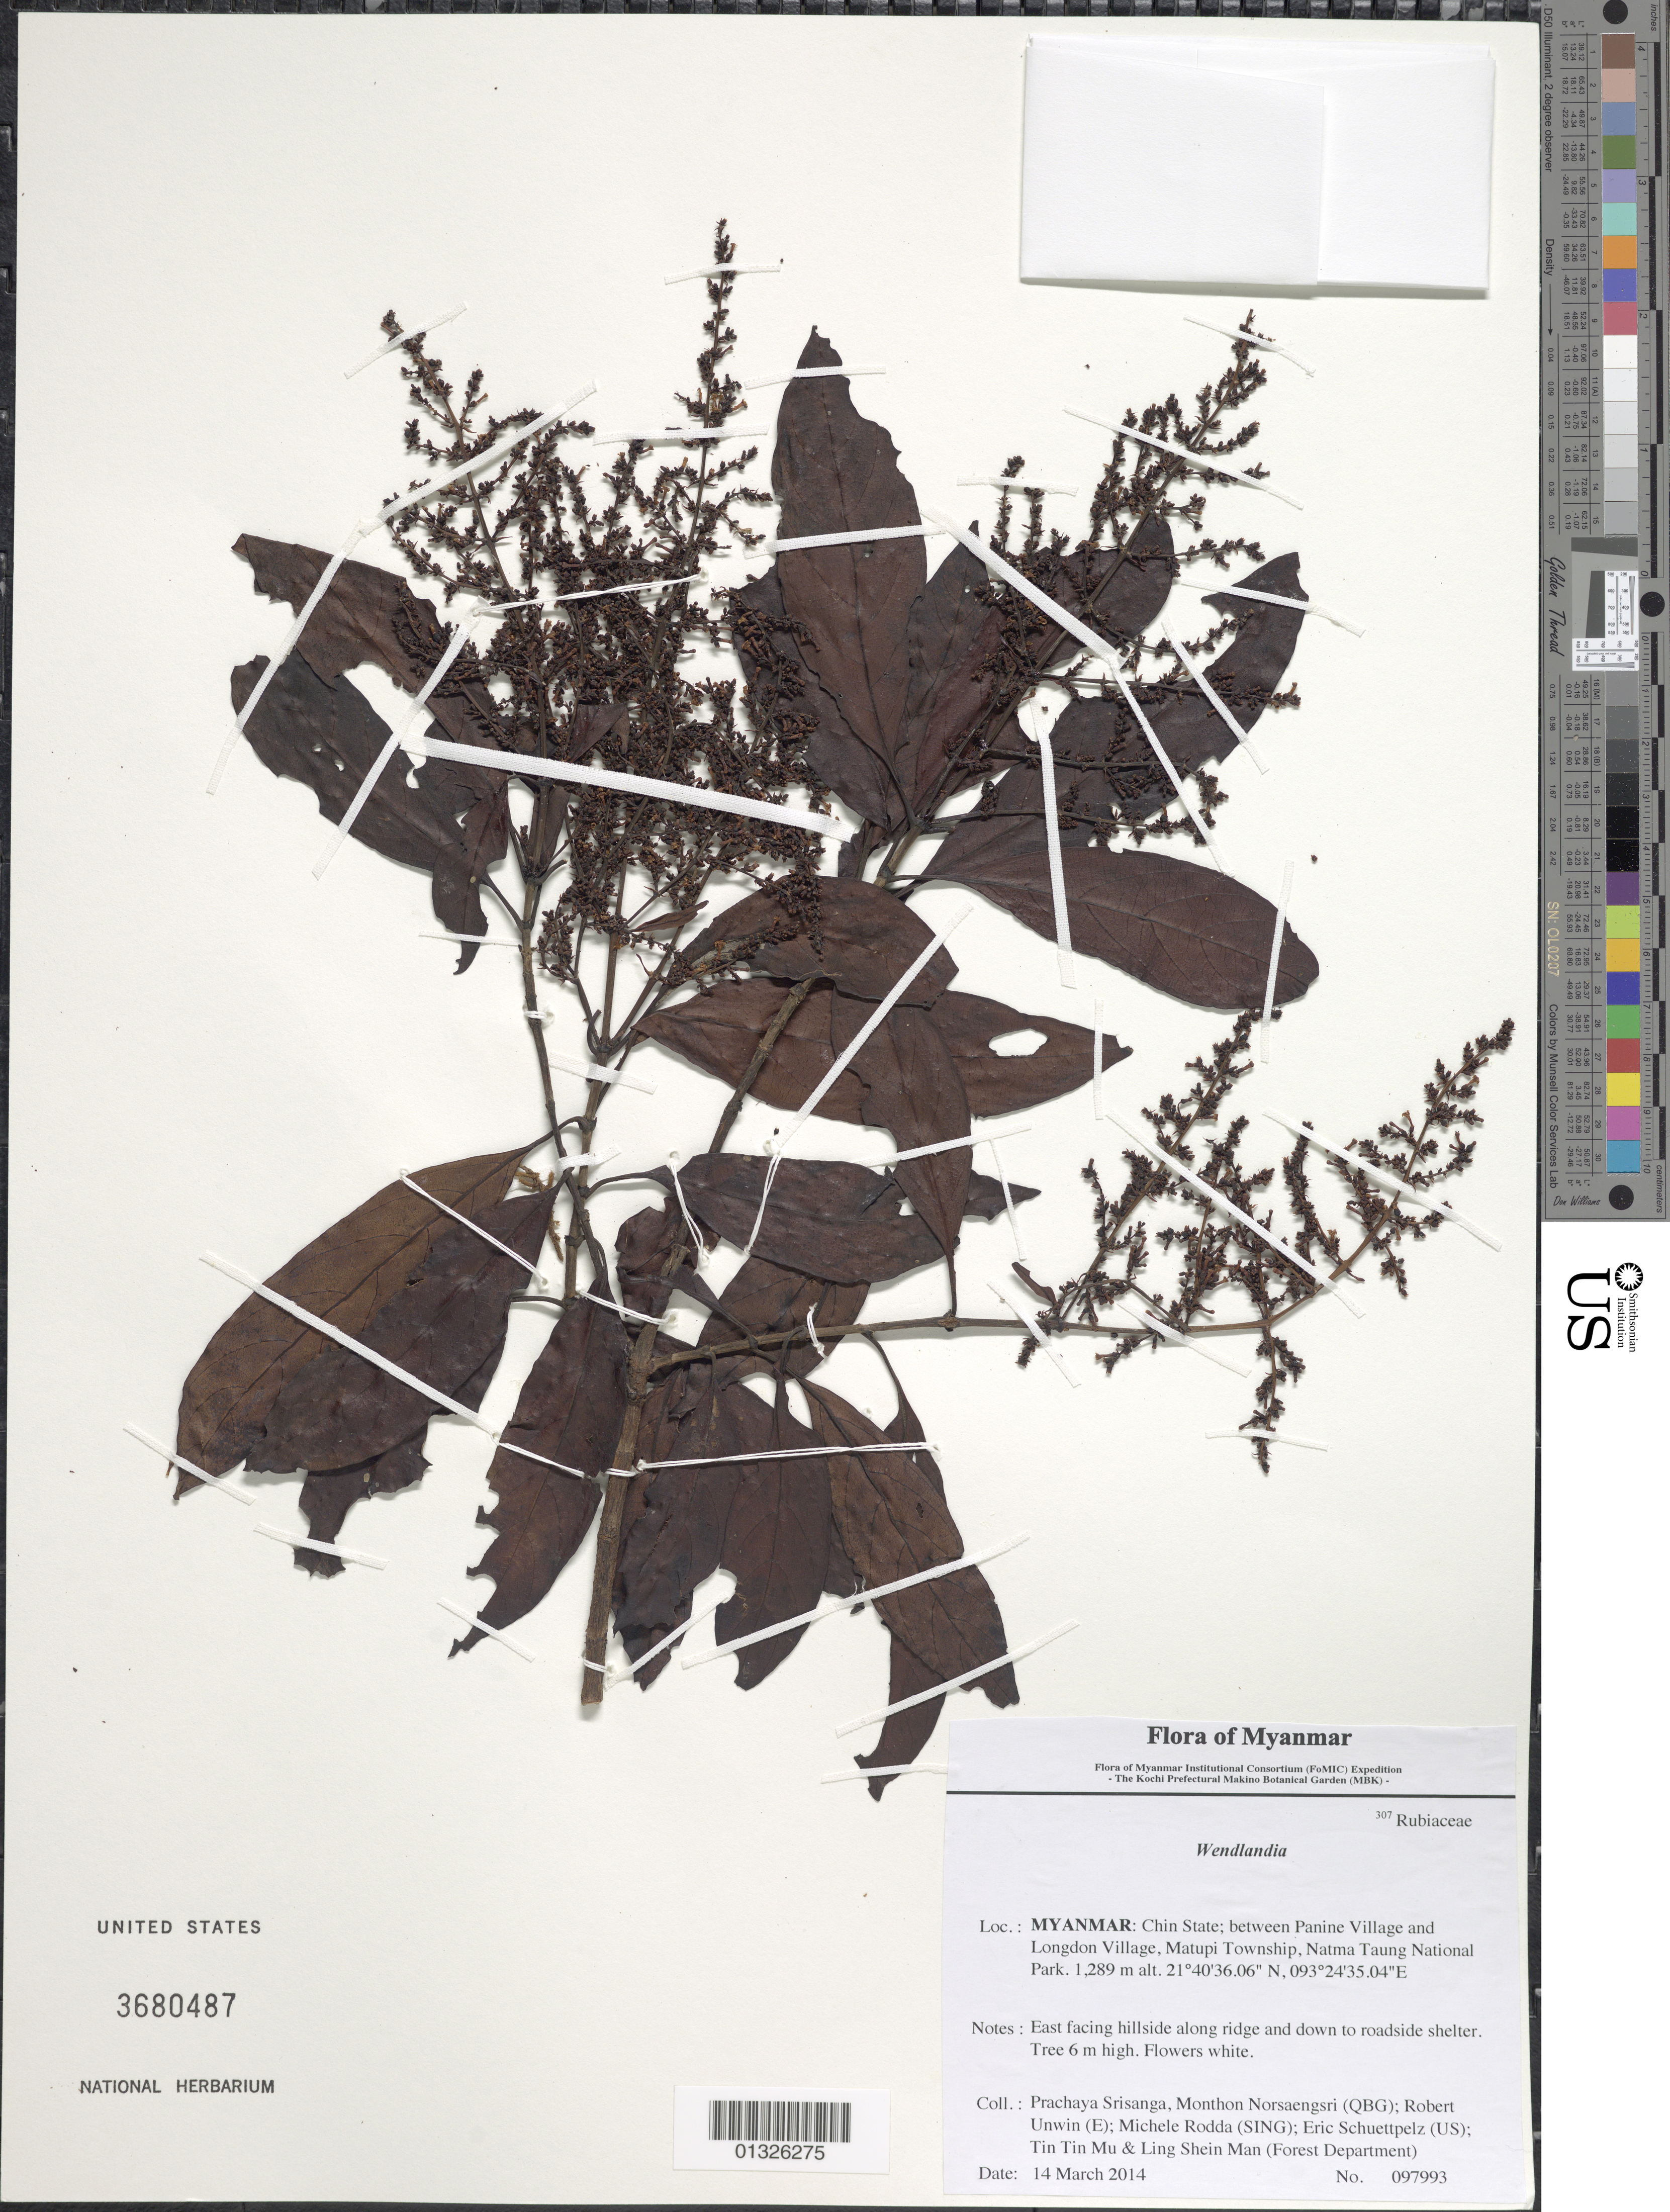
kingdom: Plantae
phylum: Tracheophyta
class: Magnoliopsida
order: Gentianales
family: Rubiaceae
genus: Wendlandia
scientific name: Wendlandia sp.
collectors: P. Srisanga, M. Norsaengsri, R. Unwin, M. Rodda, E. Schuettpelz, Tin Tin Mu & Ling Shein Man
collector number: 97993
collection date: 2014-03-14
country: Myanmar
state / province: Chin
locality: Between Panine Village and Longdon Village, Matupi Township, Natma Taung National Park.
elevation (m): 1289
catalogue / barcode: US 3680487